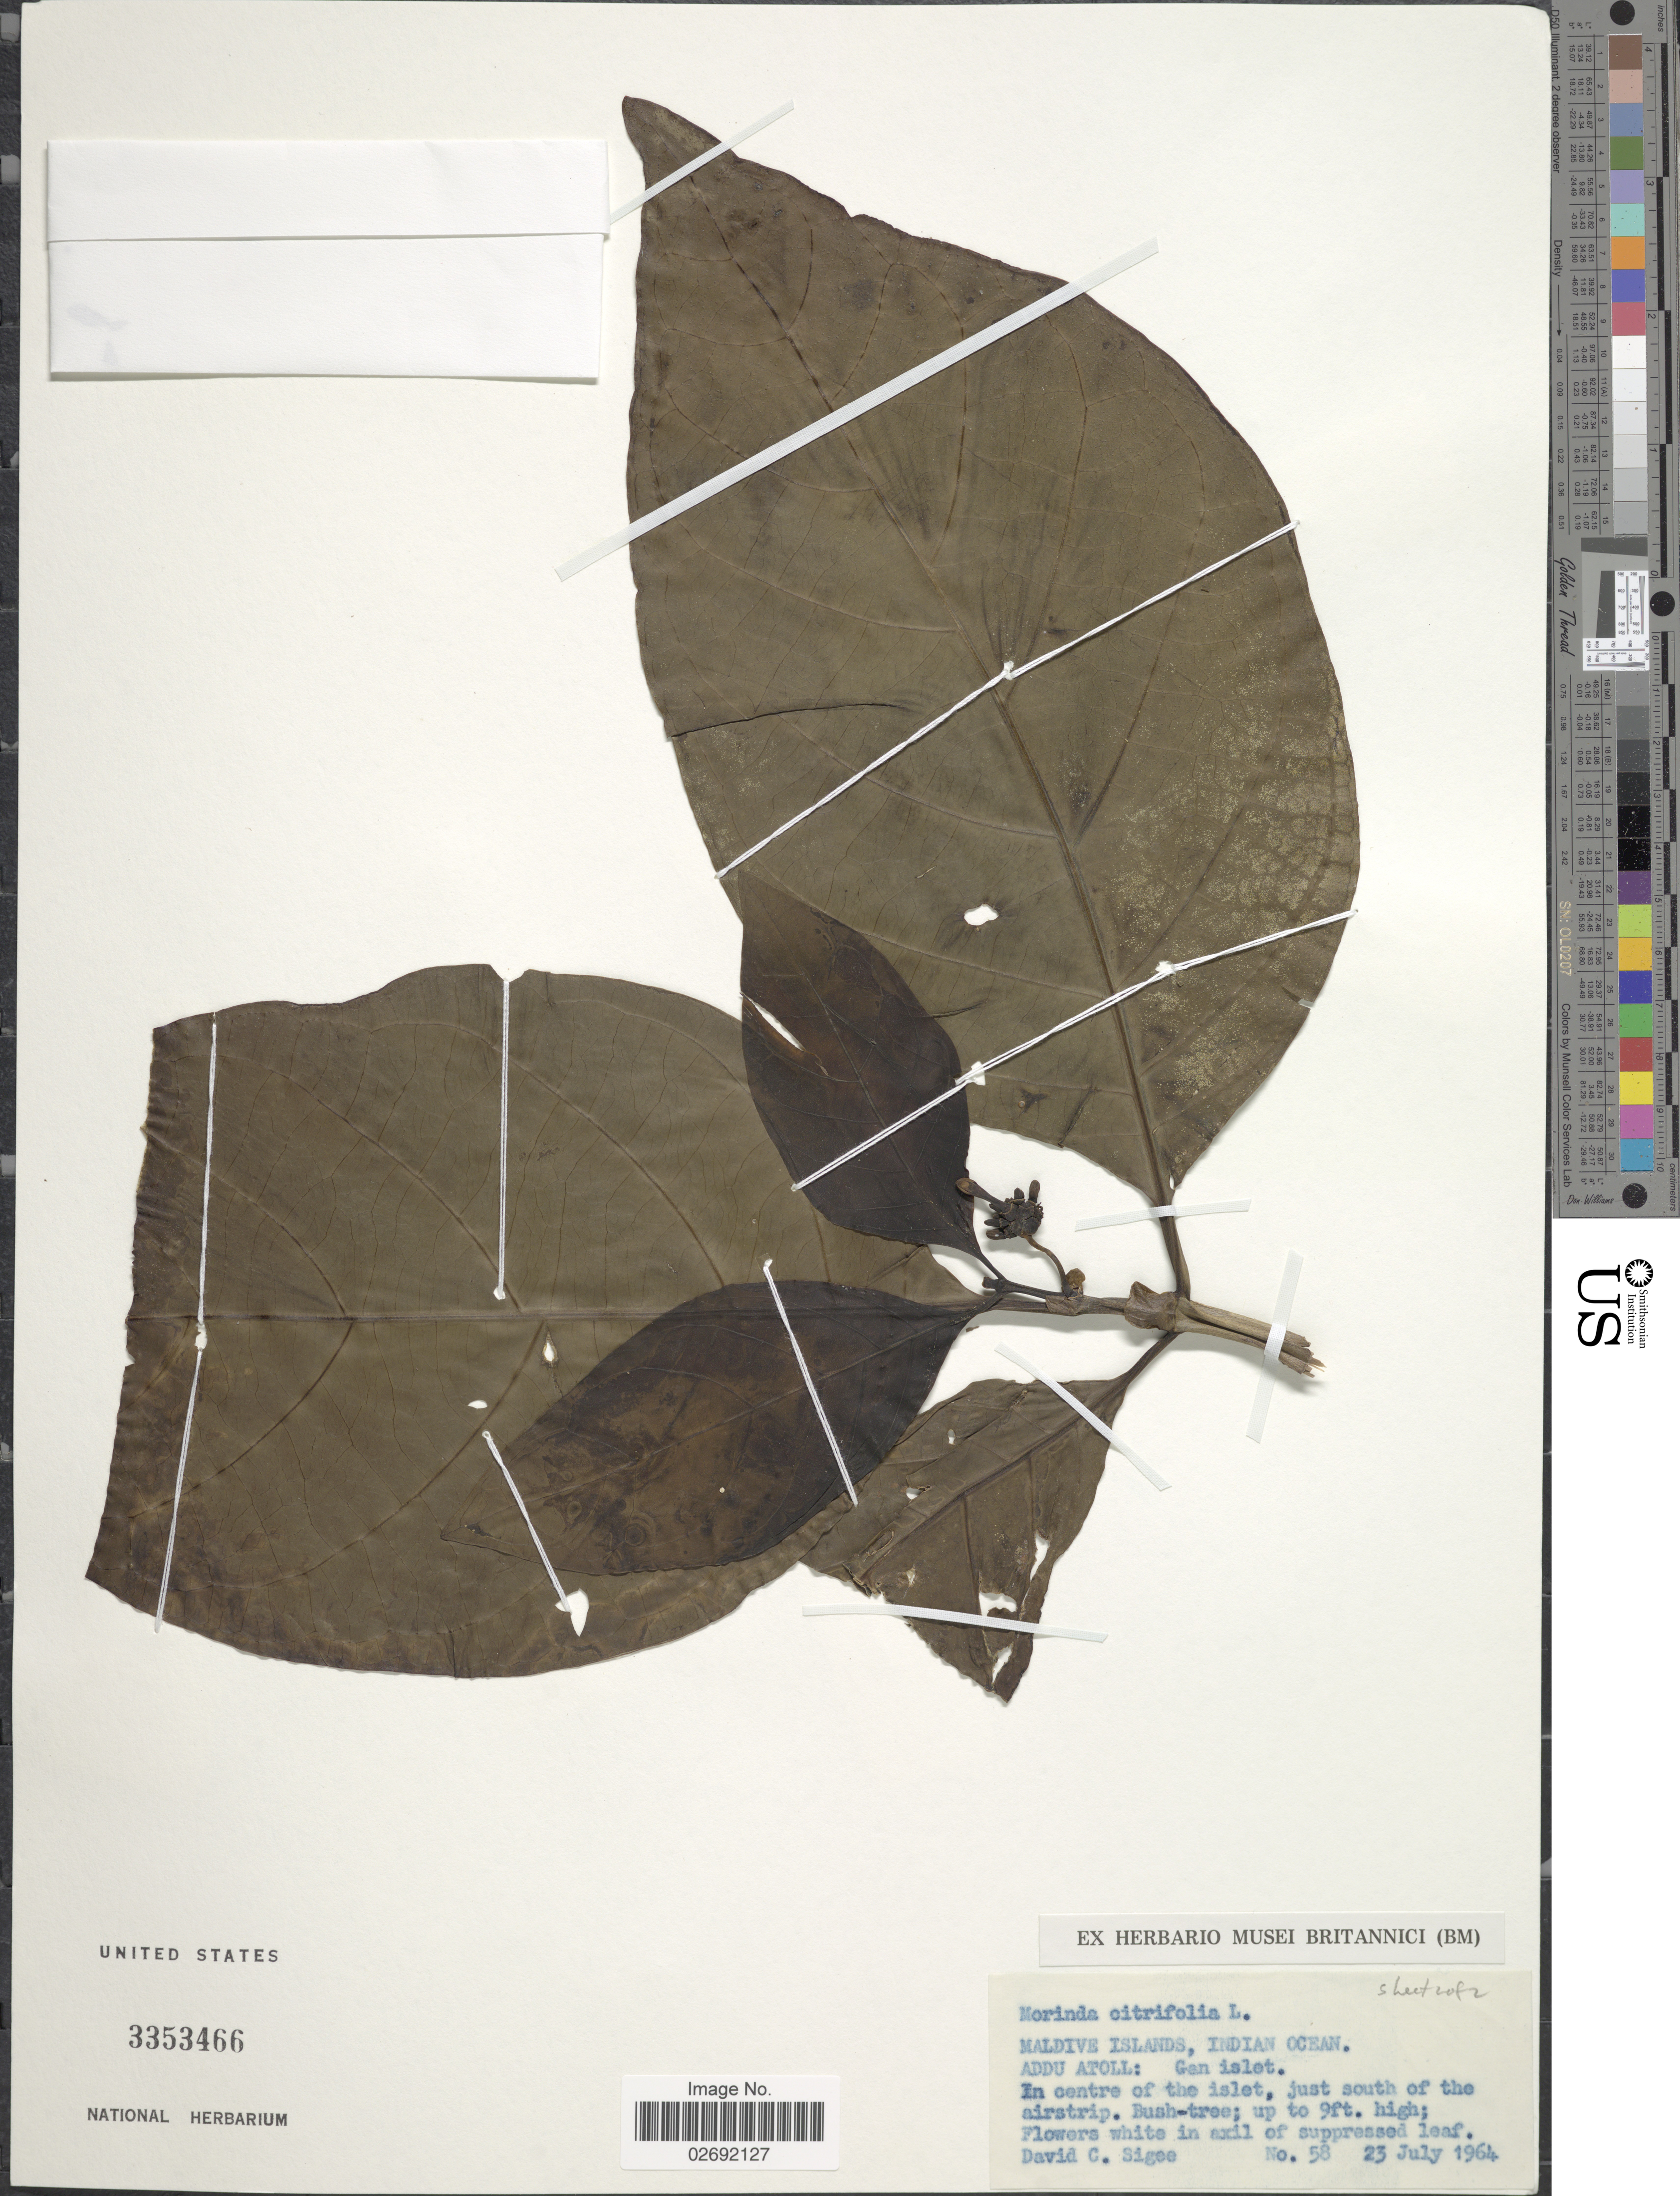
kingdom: Plantae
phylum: Tracheophyta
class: Magnoliopsida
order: Gentianales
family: Rubiaceae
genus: Morinda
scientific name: Morinda citrifolia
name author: L.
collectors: D. C. Sigee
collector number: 58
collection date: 1964-07-23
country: Maldive Islands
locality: Indian Ocean. Addu Atoll: Gan Islet. In centre of the islet, just south of the airstrip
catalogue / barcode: US 3353466